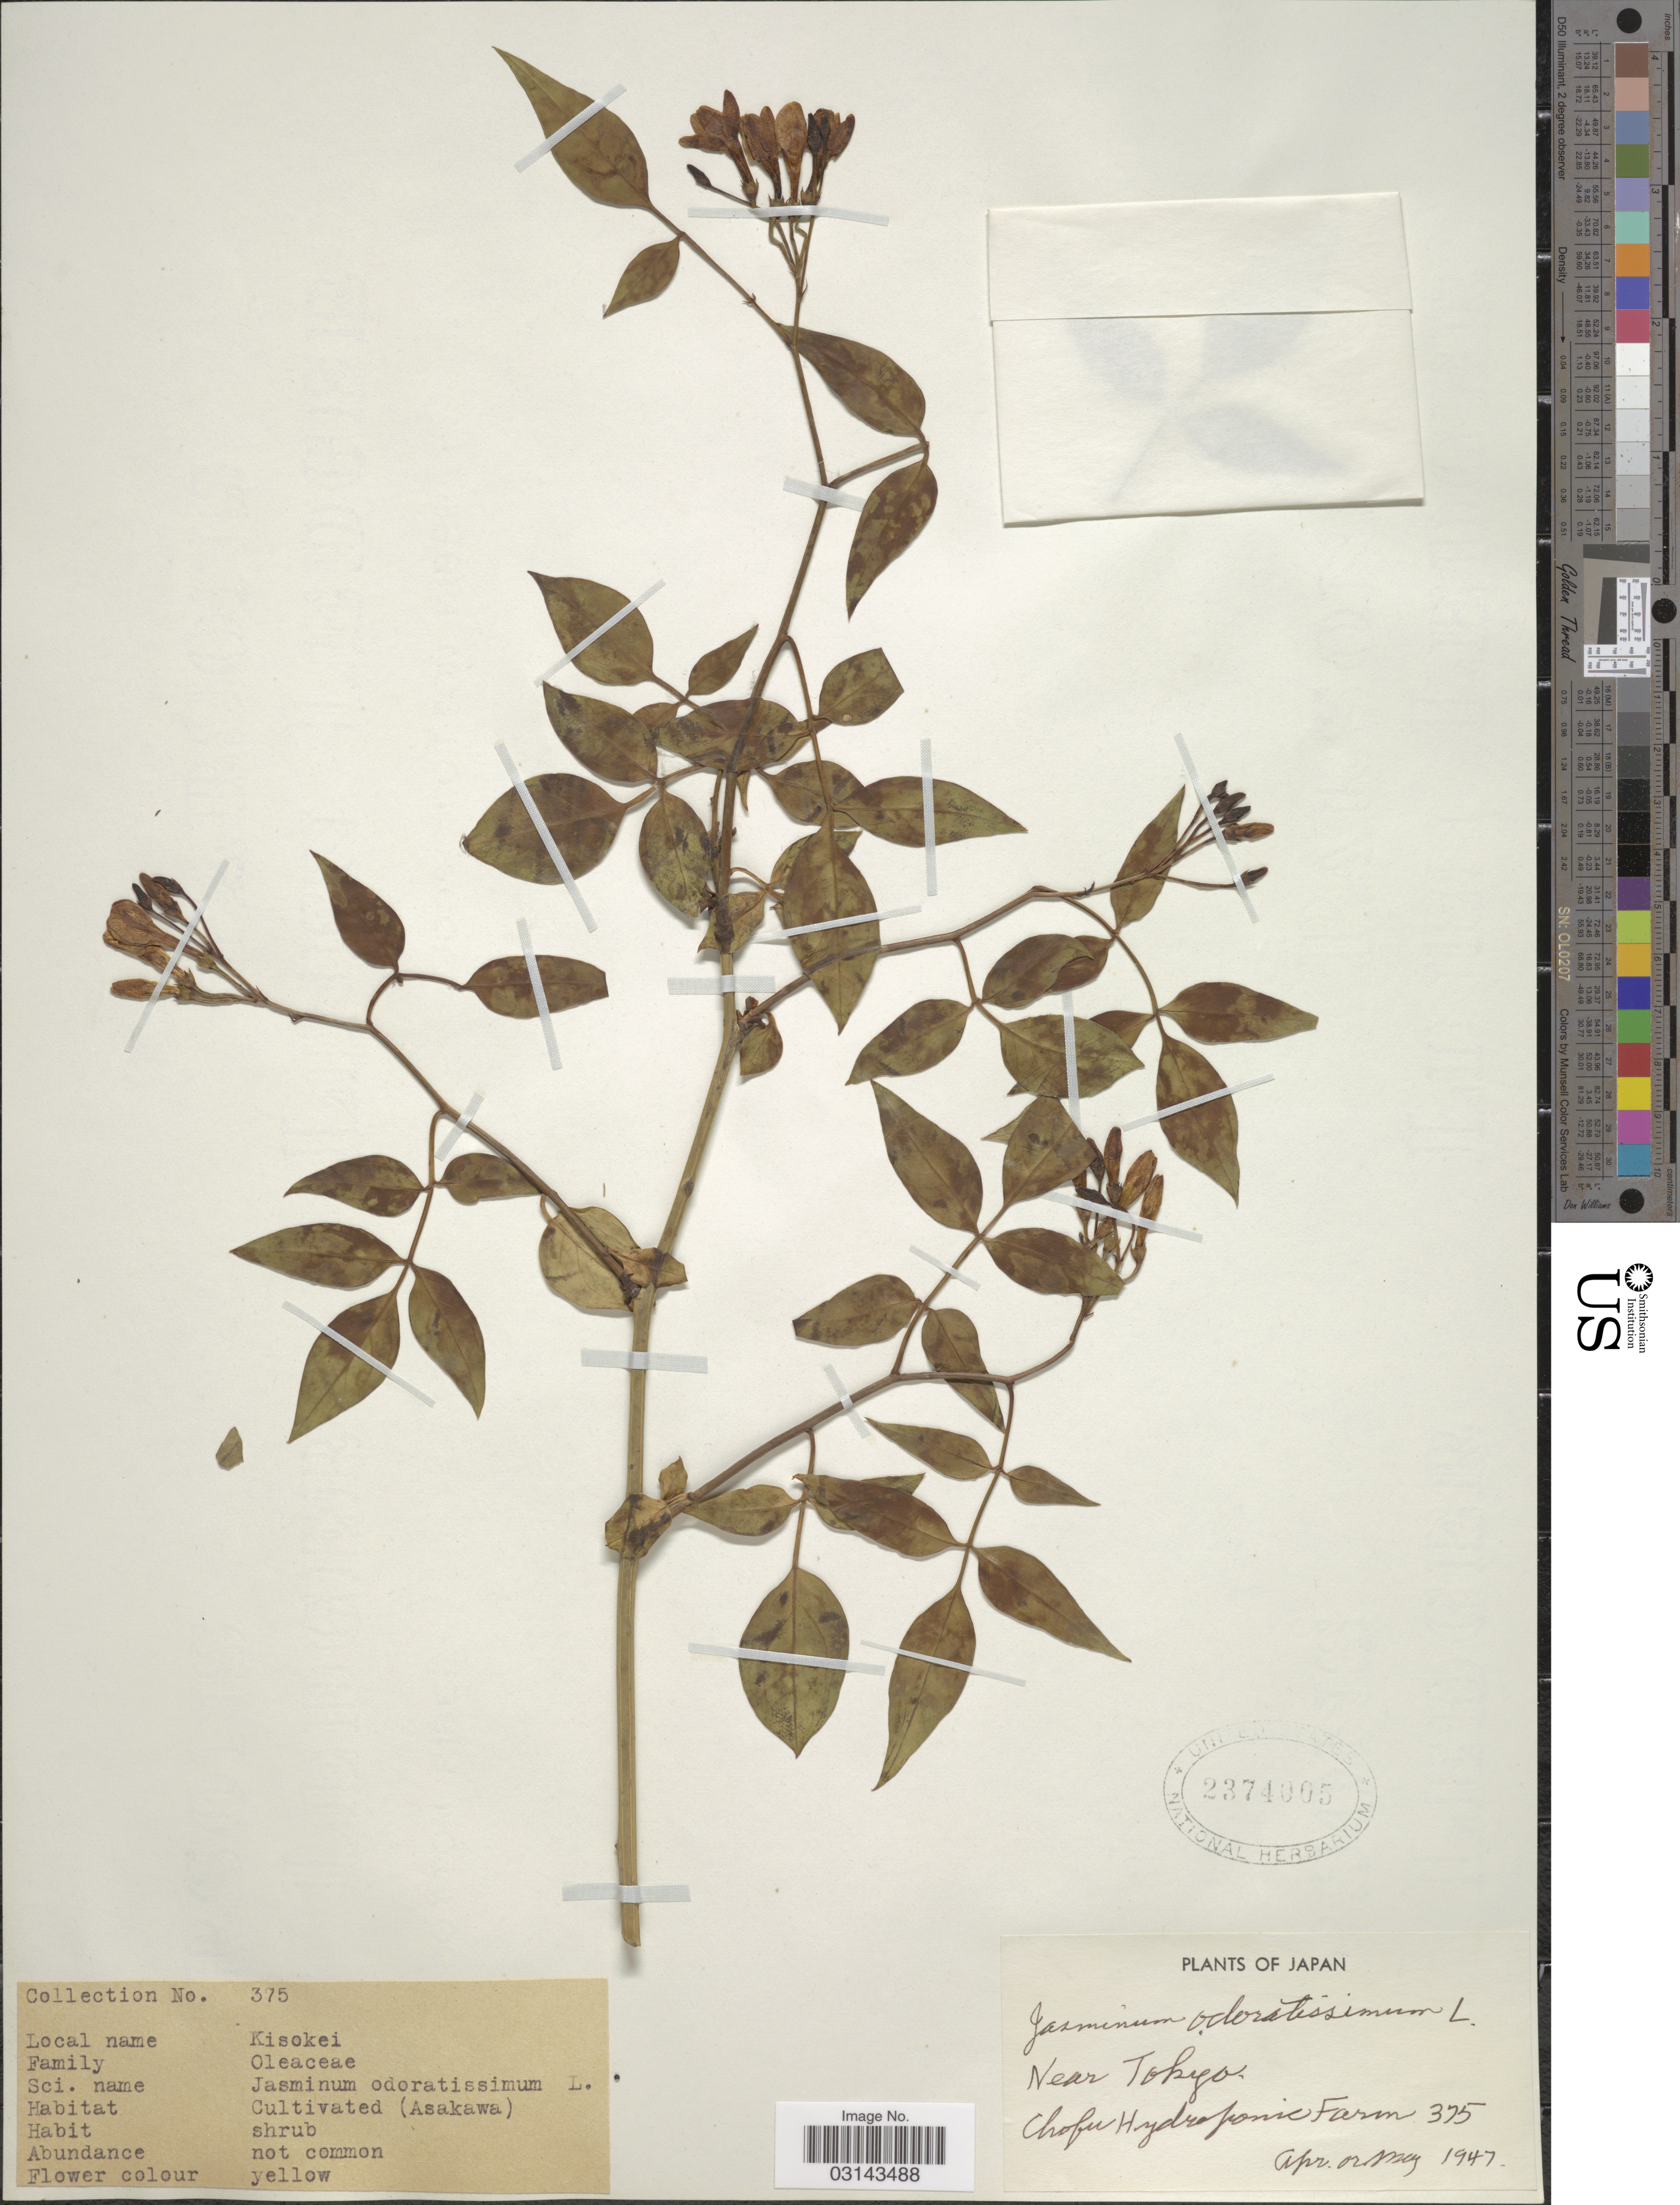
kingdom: Plantae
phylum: Tracheophyta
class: Magnoliopsida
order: Lamiales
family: Oleaceae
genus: Jasminum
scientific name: Jasminum odoratissimum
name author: L.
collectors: Chofu Hydroponic Farm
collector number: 375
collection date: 1947-04/1947-05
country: Japan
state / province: Tokyo, Federal City of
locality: Near Tokyo. (Asakawa).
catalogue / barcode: US 2374065